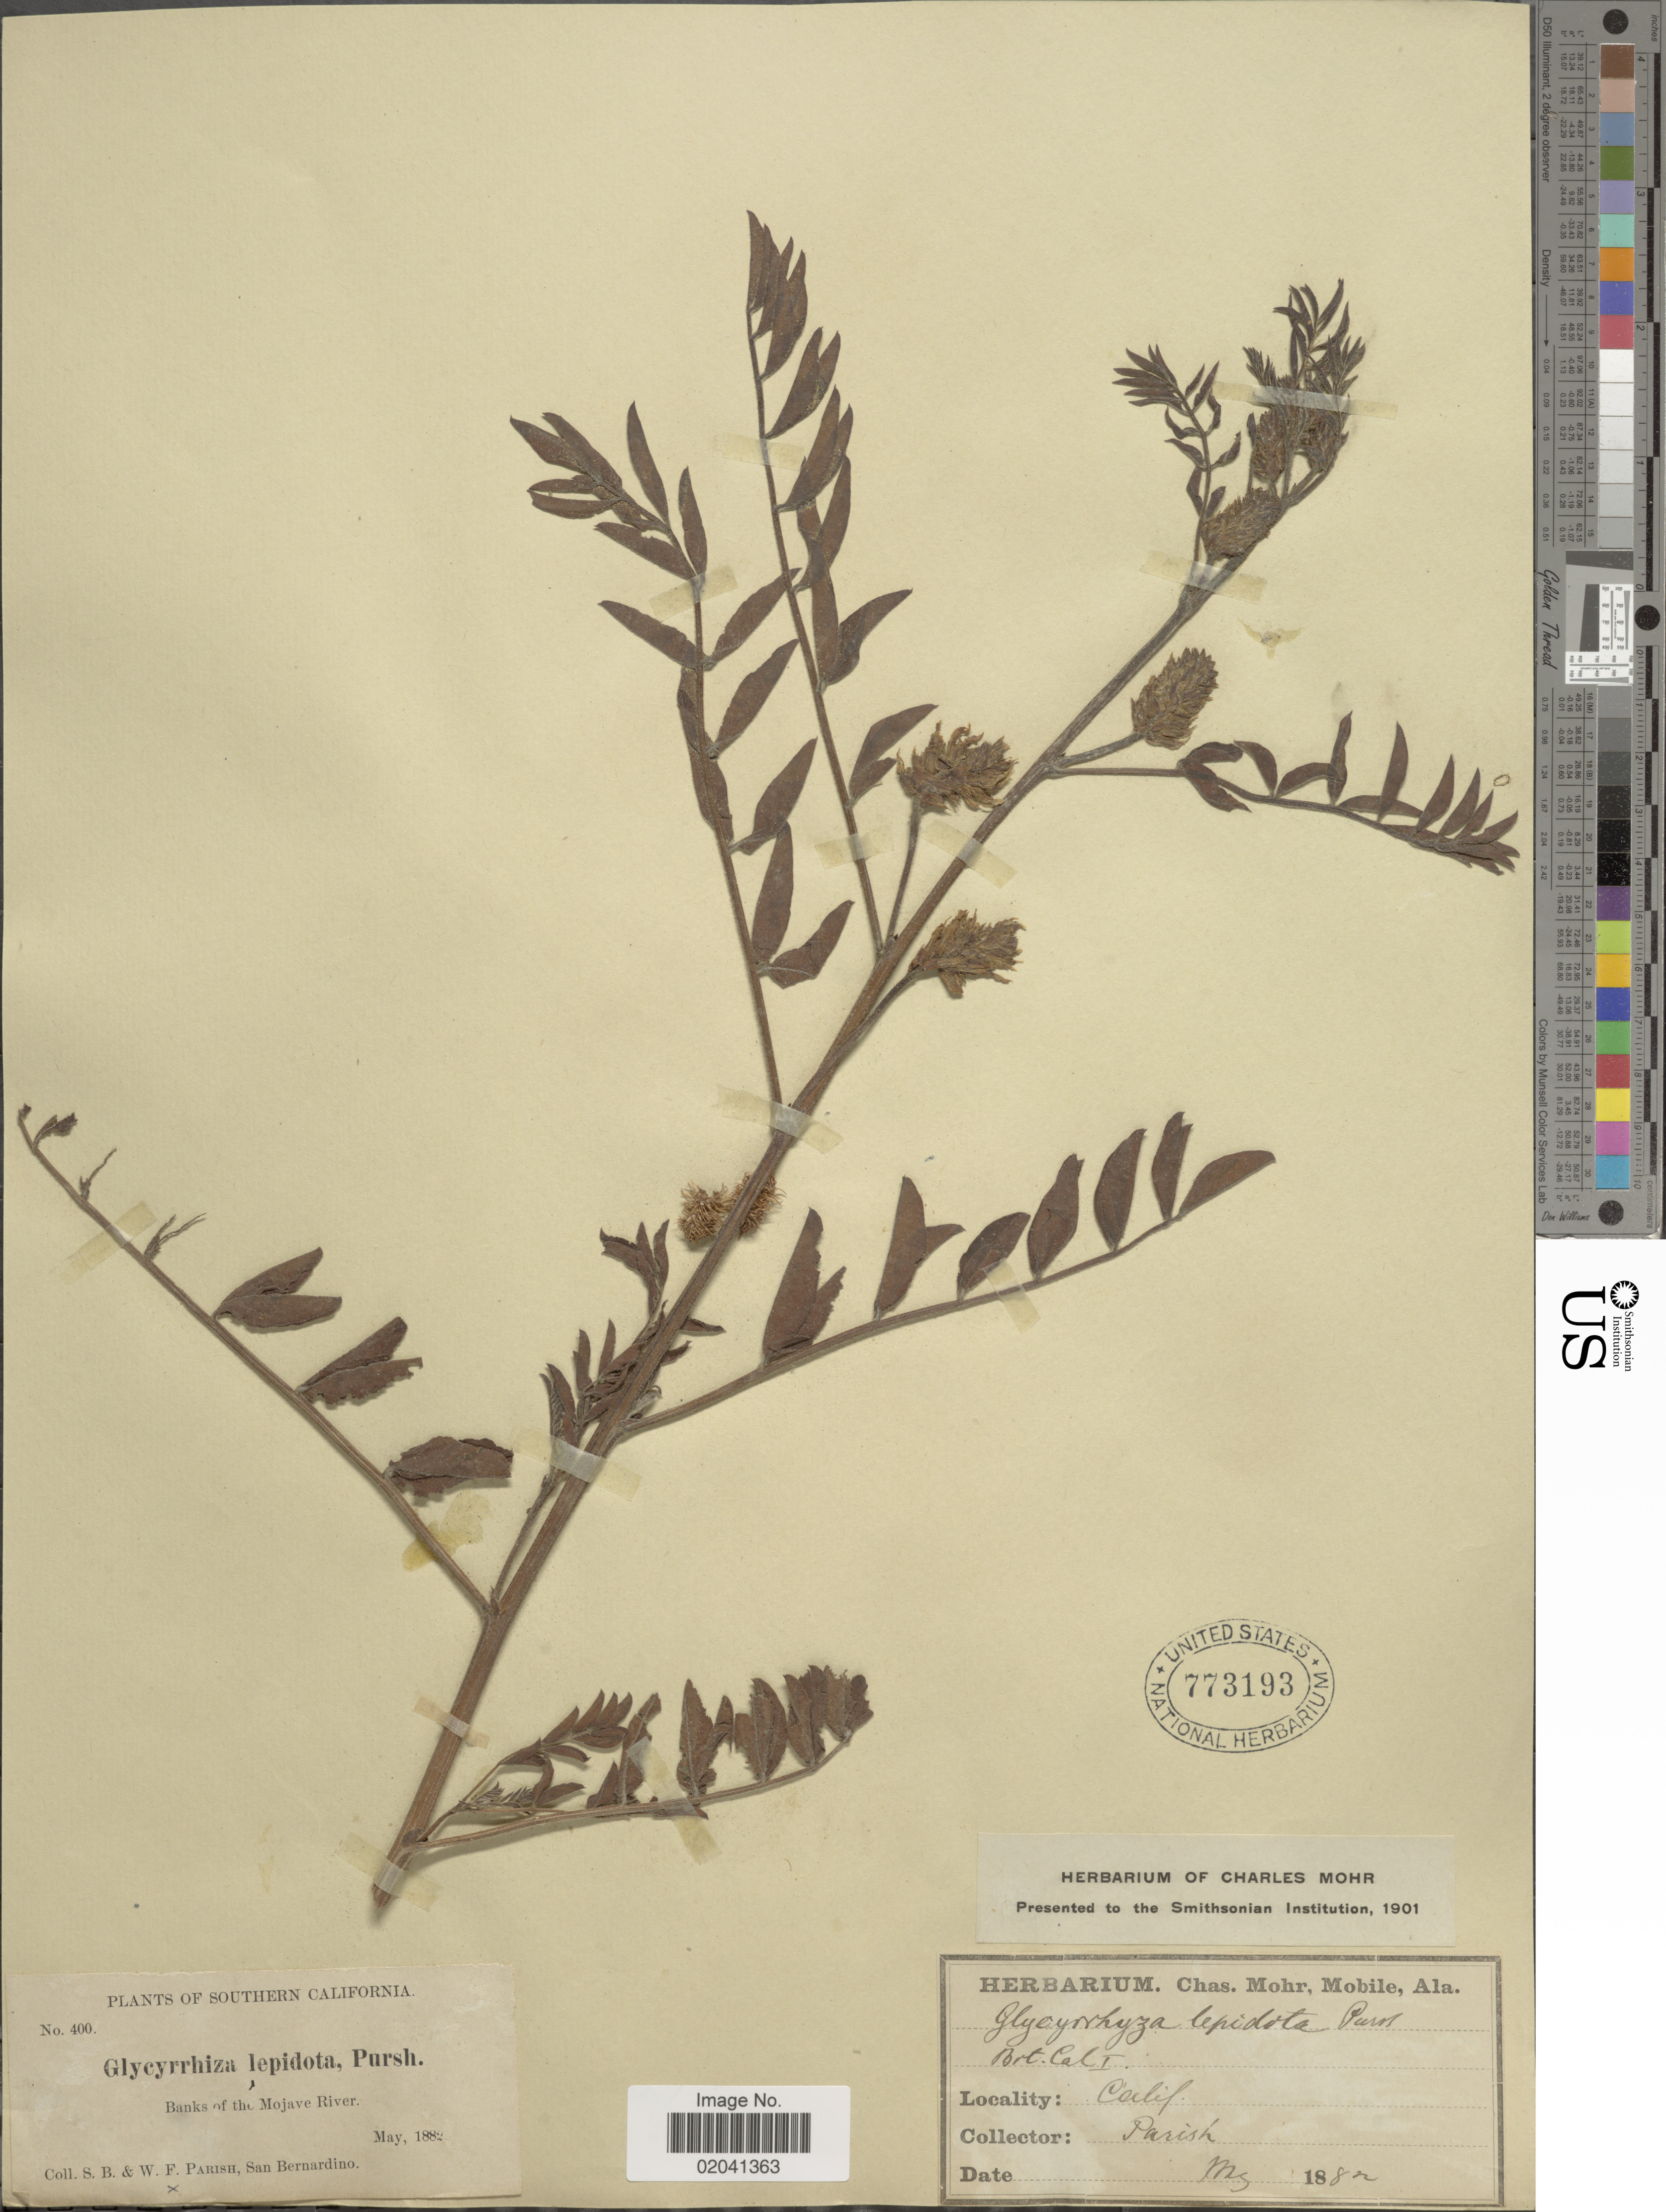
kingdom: Plantae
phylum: Tracheophyta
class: Magnoliopsida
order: Fabales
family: Fabaceae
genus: Glycyrrhiza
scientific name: Glycyrrhiza lepidota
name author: Pursh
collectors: S. B. Parish & W. F. Parish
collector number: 400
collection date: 1882-05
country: United States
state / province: California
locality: Southern California. Banks of the Mojave River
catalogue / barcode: US 773193